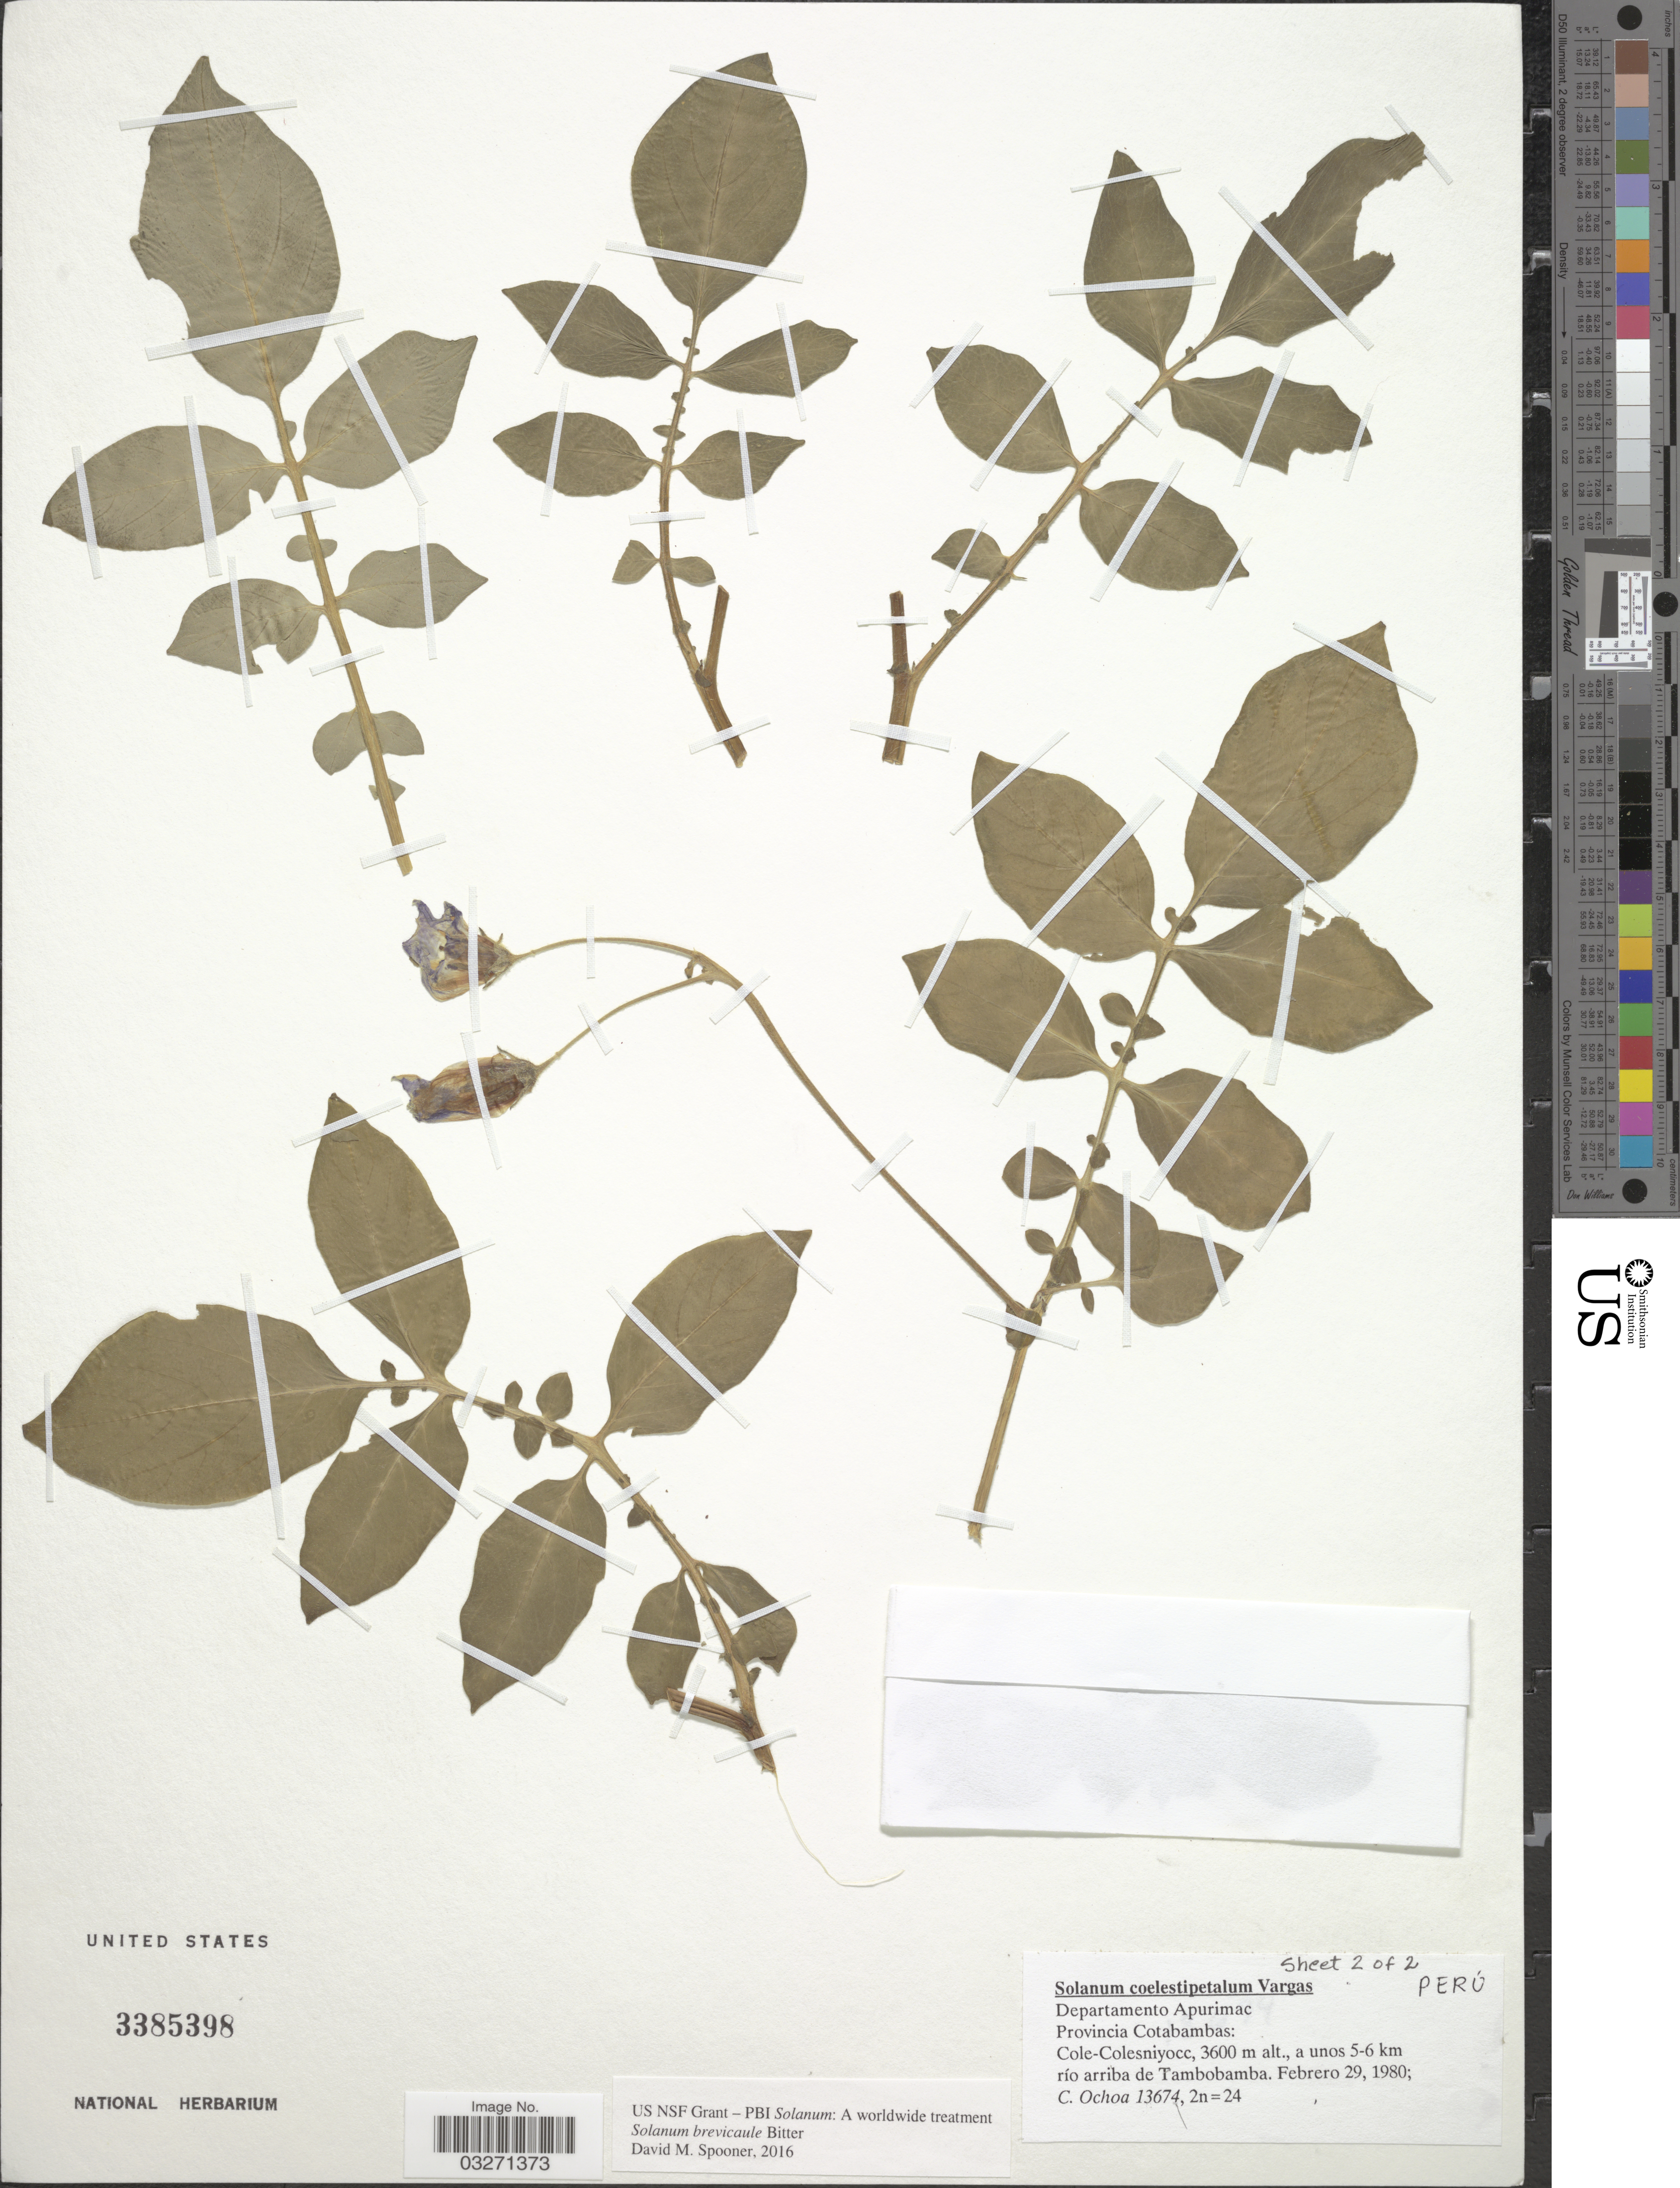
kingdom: Plantae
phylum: Tracheophyta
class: Magnoliopsida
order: Solanales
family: Solanaceae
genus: Solanum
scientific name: Solanum brevicaule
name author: Bitter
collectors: C. Ochoa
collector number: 13674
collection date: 1980-02-29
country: Peru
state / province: Apurímac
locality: Departamento Apurimac. Provincia Cotabambas. Cole-Colesniyocc, a unos 5-6 km río arriba de Tambobamba.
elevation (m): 3600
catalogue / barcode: US 3385398